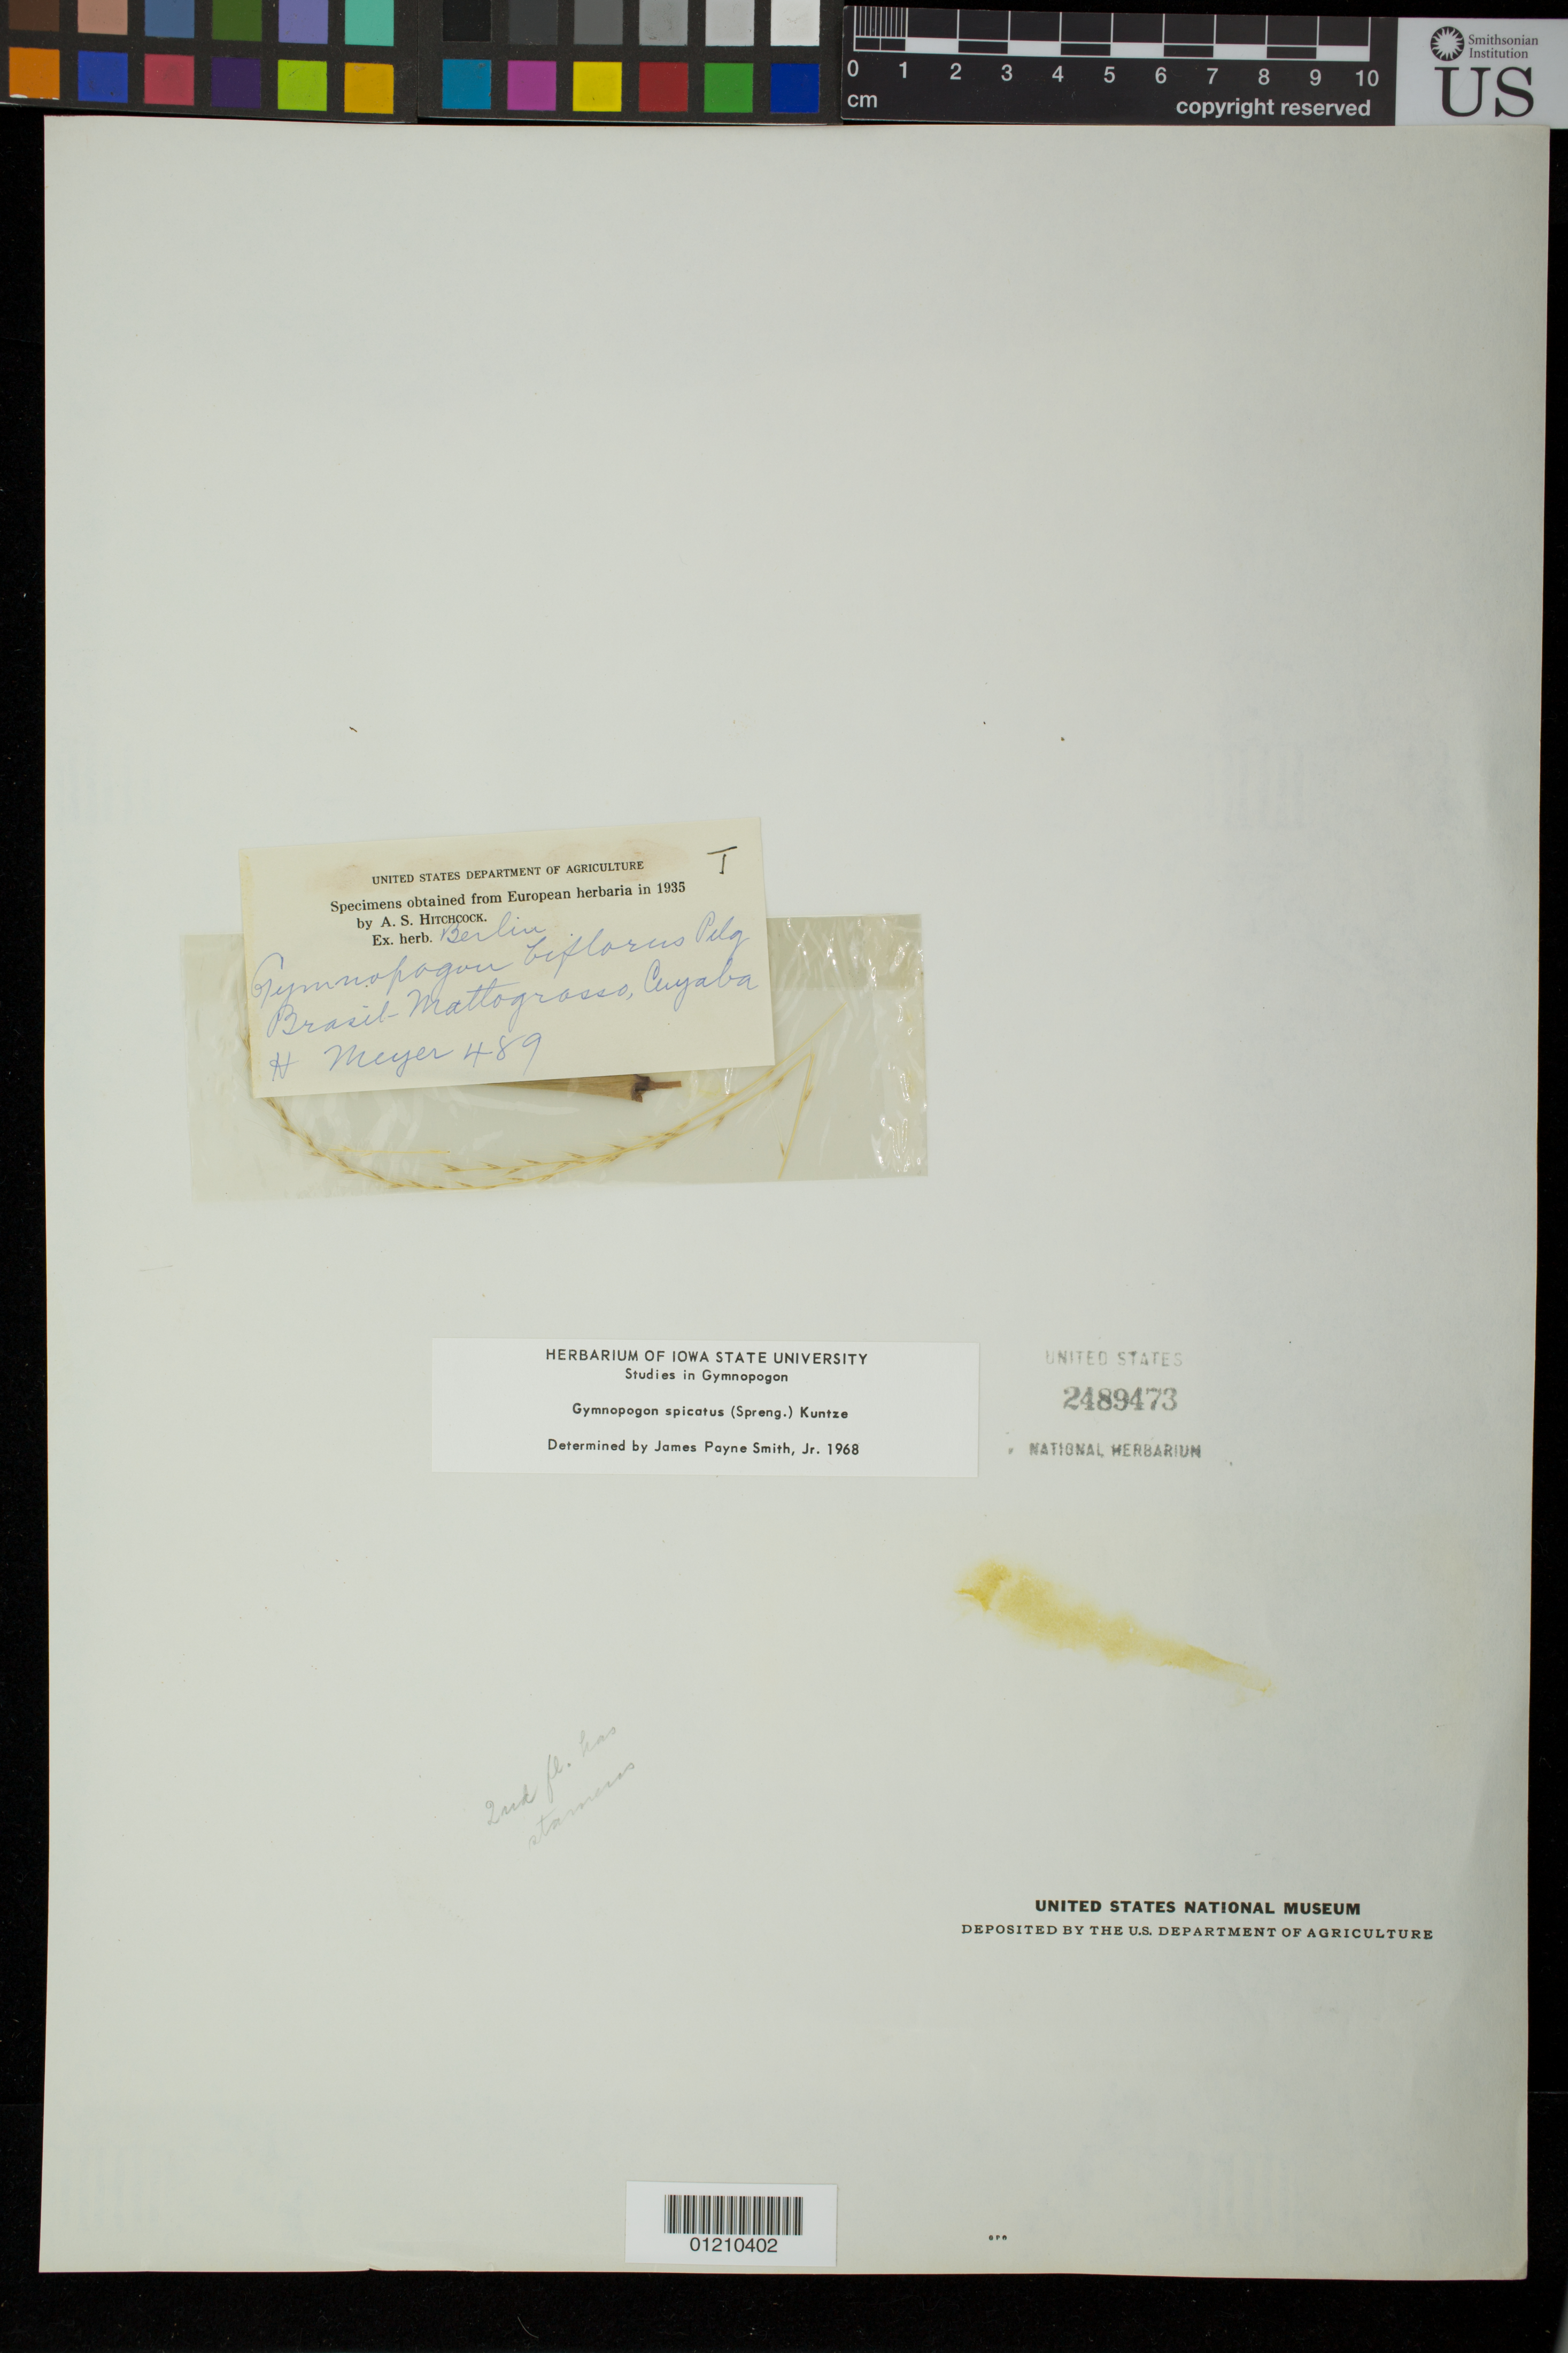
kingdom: Plantae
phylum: Tracheophyta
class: Liliopsida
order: Poales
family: Poaceae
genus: Gymnopogon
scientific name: Gymnopogon biflorus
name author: Pilg.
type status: Isotype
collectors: H. Meyer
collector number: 489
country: Brazil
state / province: Mato Grosso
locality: Cuyaba.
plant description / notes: Fragmentary material of type specimen ex herb. Berlin.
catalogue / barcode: US 2489473